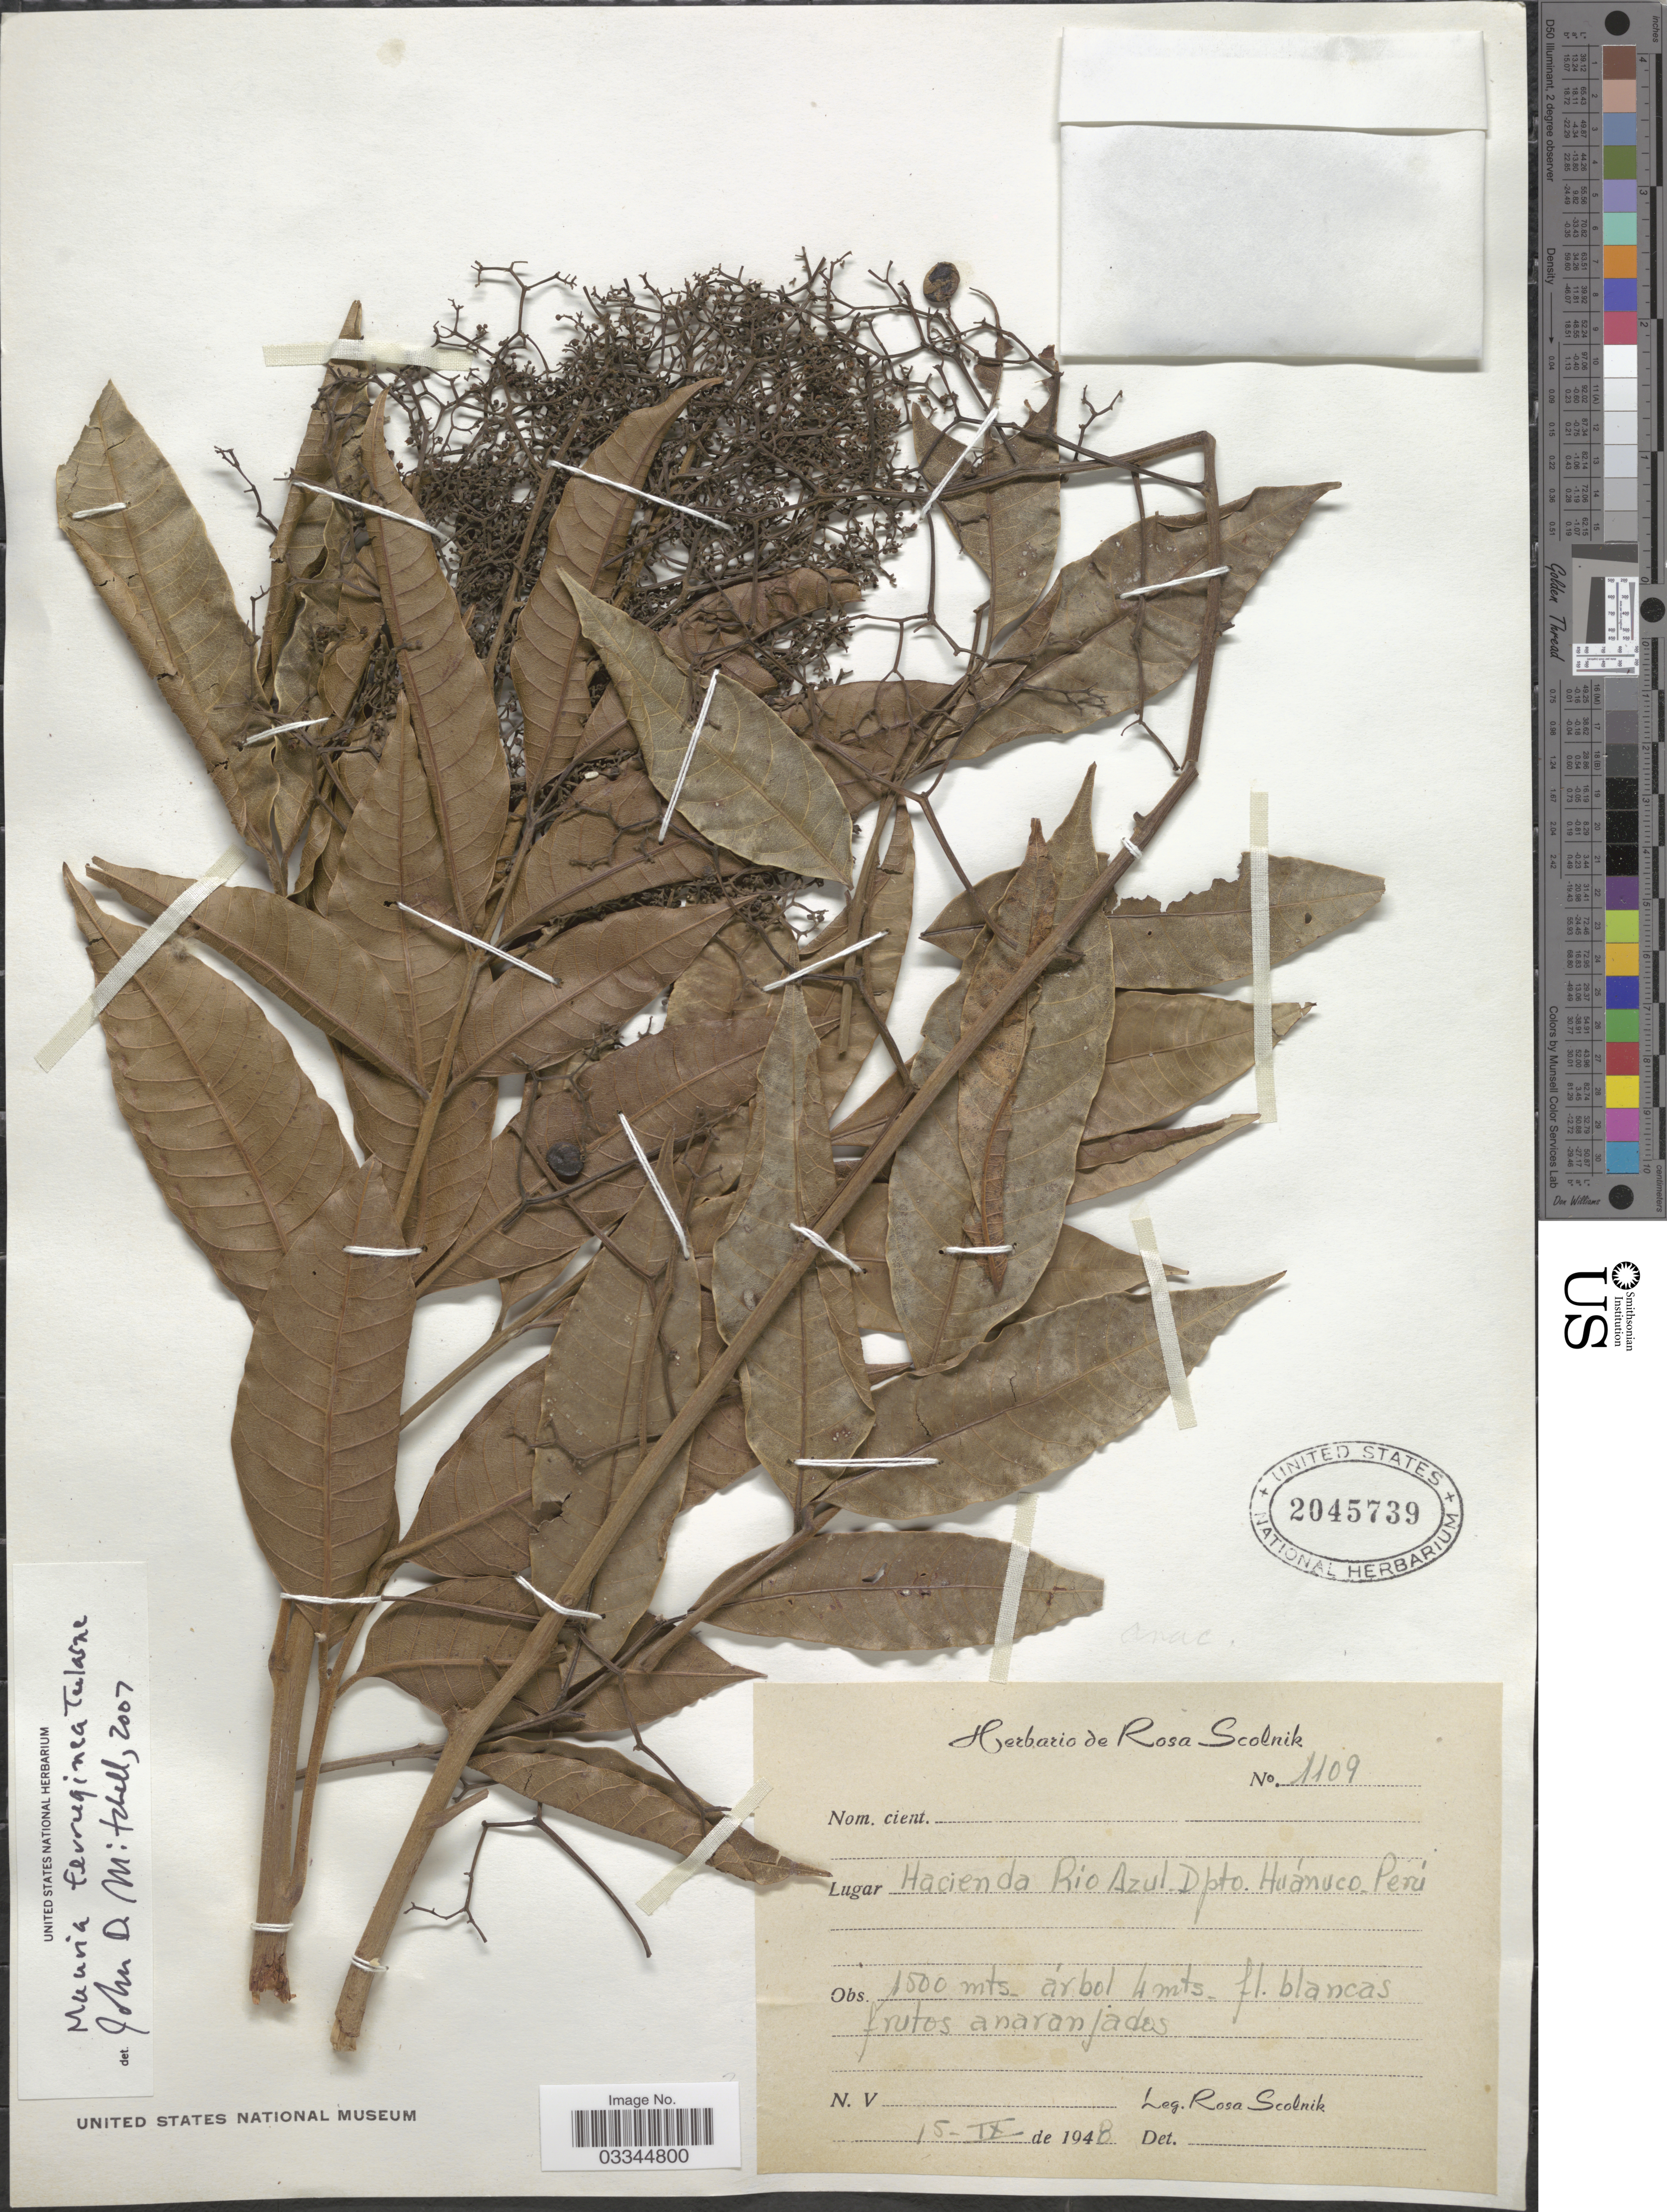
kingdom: Plantae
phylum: Tracheophyta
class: Magnoliopsida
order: Sapindales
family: Anacardiaceae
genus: Mauria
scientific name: Mauria ferruginea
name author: Tul.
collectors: R. Scolnik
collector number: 1109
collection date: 1948-09-15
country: Peru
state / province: Huánuco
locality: Hacienda Rio Azul. Dpto. Huánuco.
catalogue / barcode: US 2045739